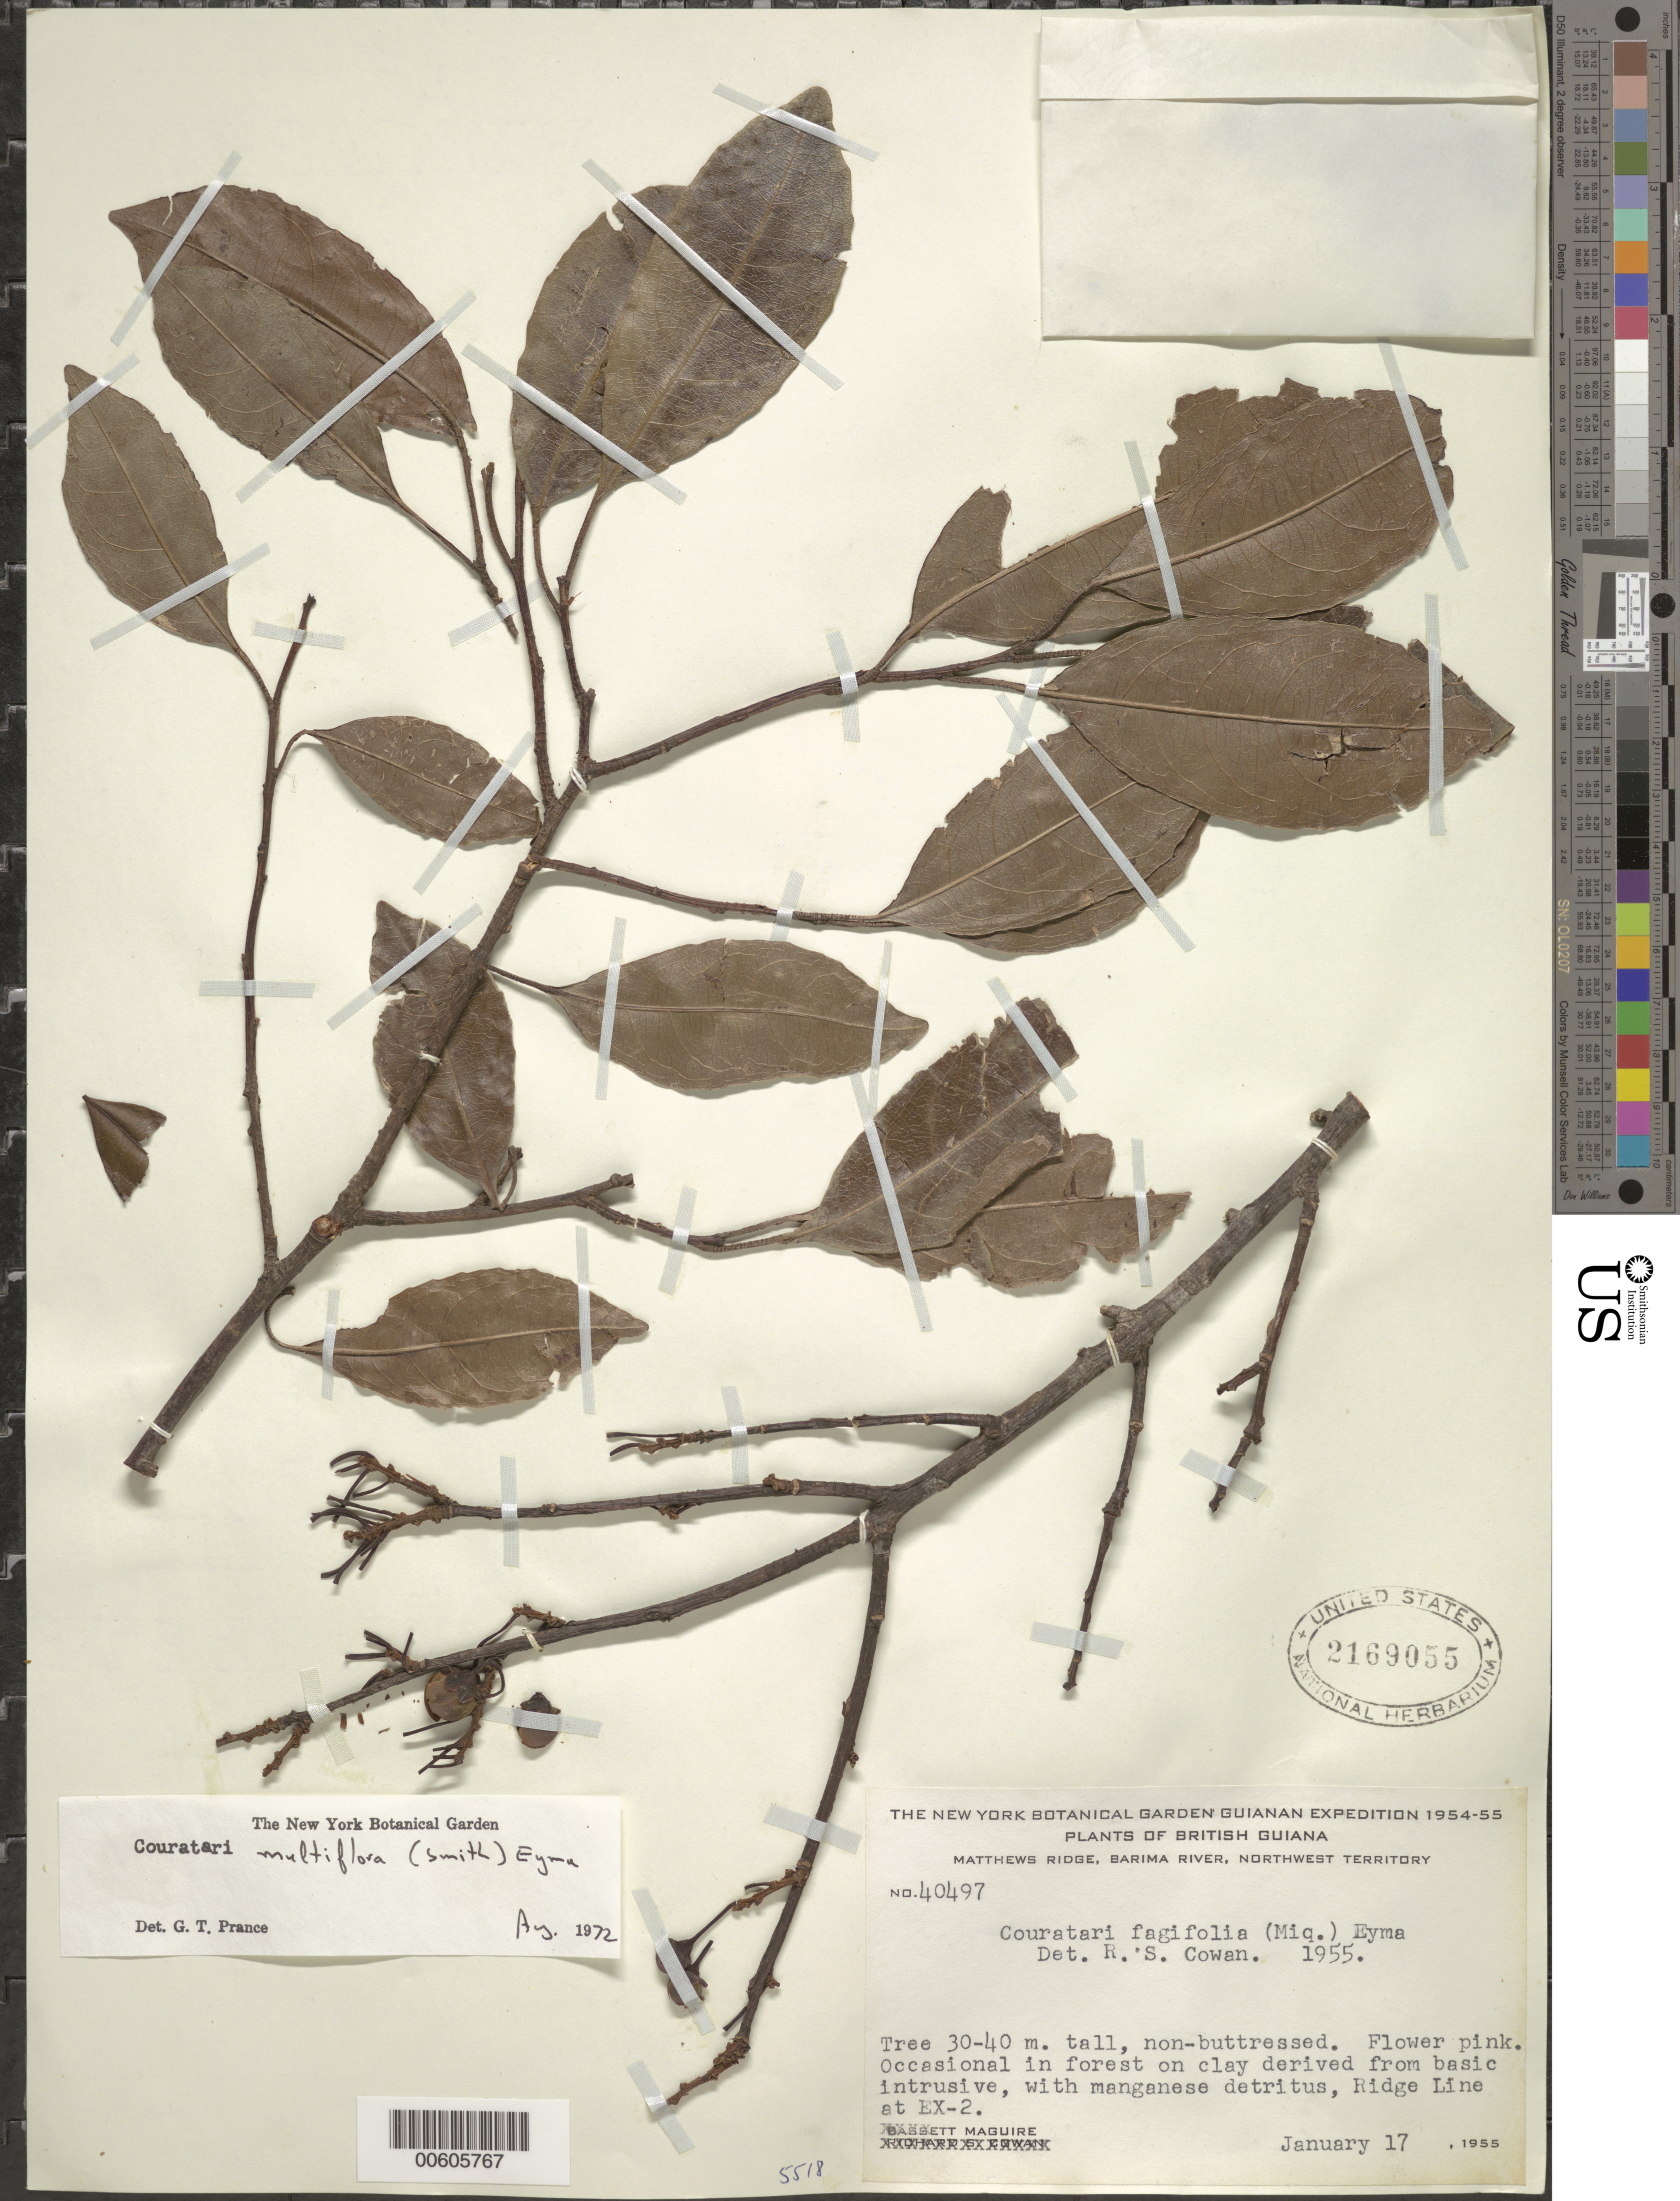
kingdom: Plantae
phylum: Tracheophyta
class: Magnoliopsida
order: Ericales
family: Lecythidaceae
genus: Couratari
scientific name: Couratari multiflora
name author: (Sm.) Eyma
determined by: Prance, G. T.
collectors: B. Maguire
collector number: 40497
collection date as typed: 17-Jan-55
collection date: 1955-01-17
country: Guyana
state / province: Barima-Waini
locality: Barima R., Matthews Ridge, Ridge Line at Line EX-2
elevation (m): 216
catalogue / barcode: US 2169055